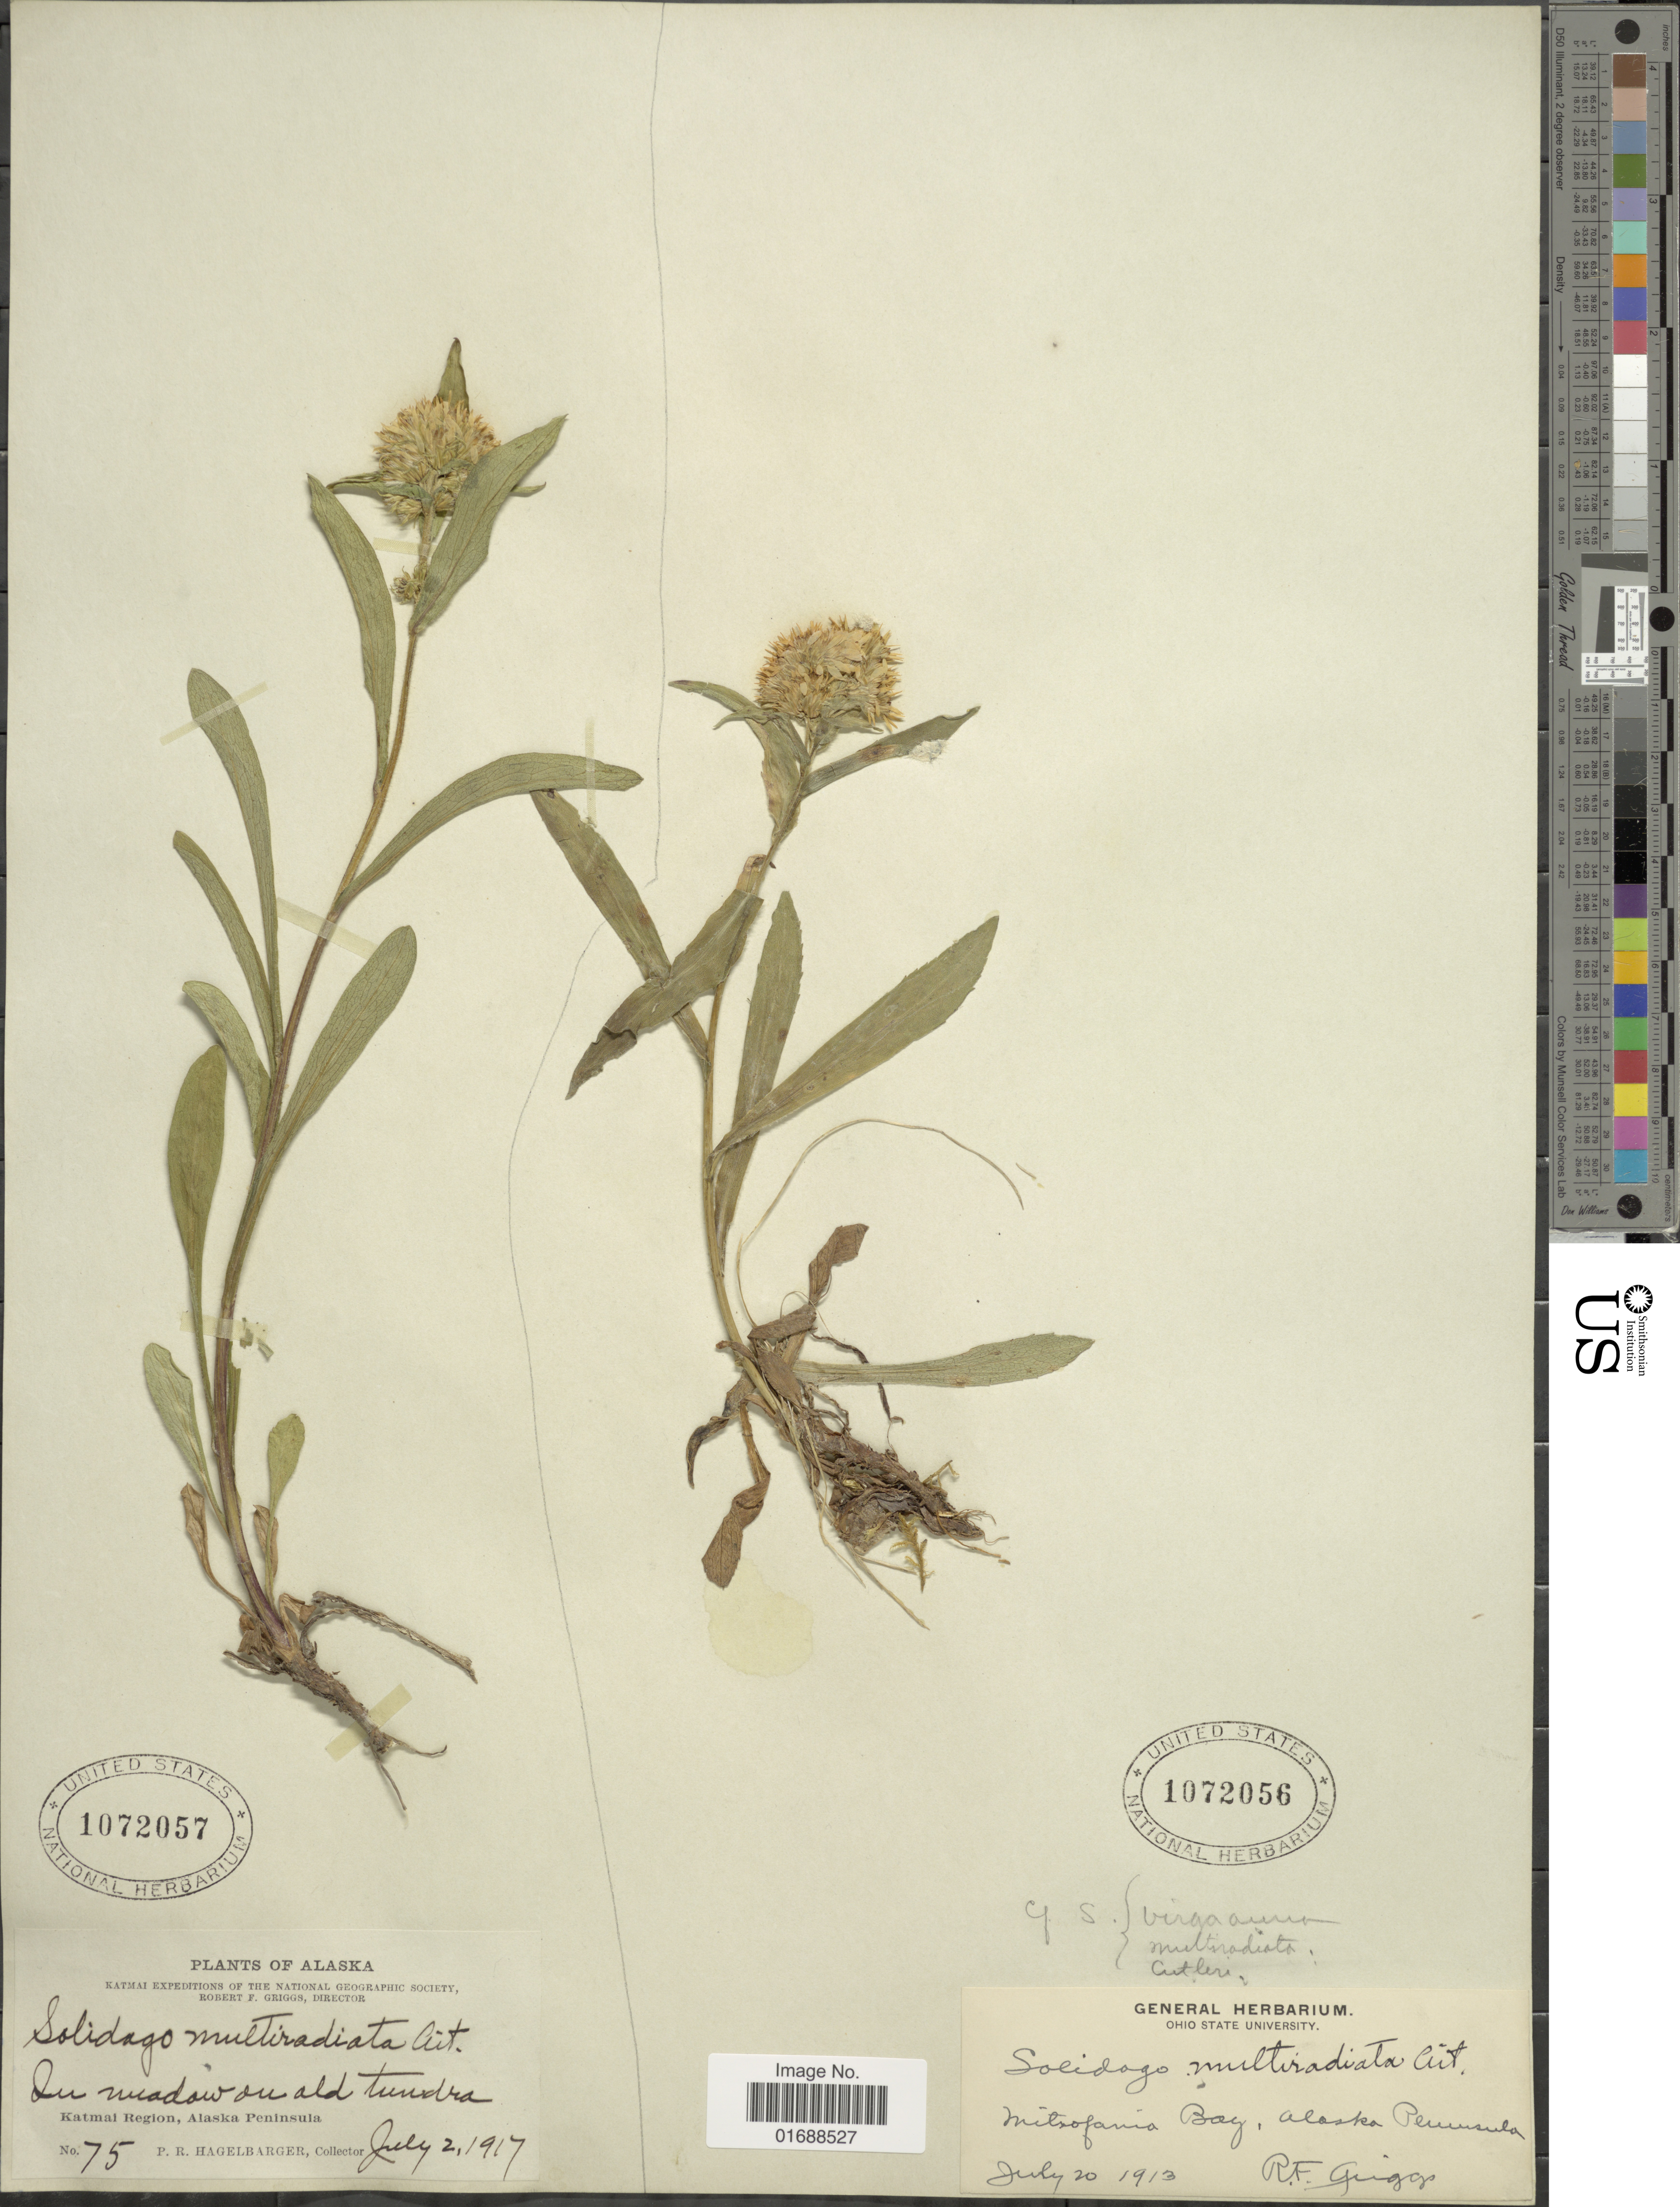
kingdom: Plantae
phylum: Tracheophyta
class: Magnoliopsida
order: Asterales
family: Asteraceae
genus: Solidago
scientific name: Solidago multiradiata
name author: Aiton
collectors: P. Hagelbarger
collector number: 75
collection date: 1917-07-02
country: United States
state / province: Alaska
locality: In meadow on old tundra, Katmai Region, Alaska Peninsula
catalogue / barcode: US 1072057